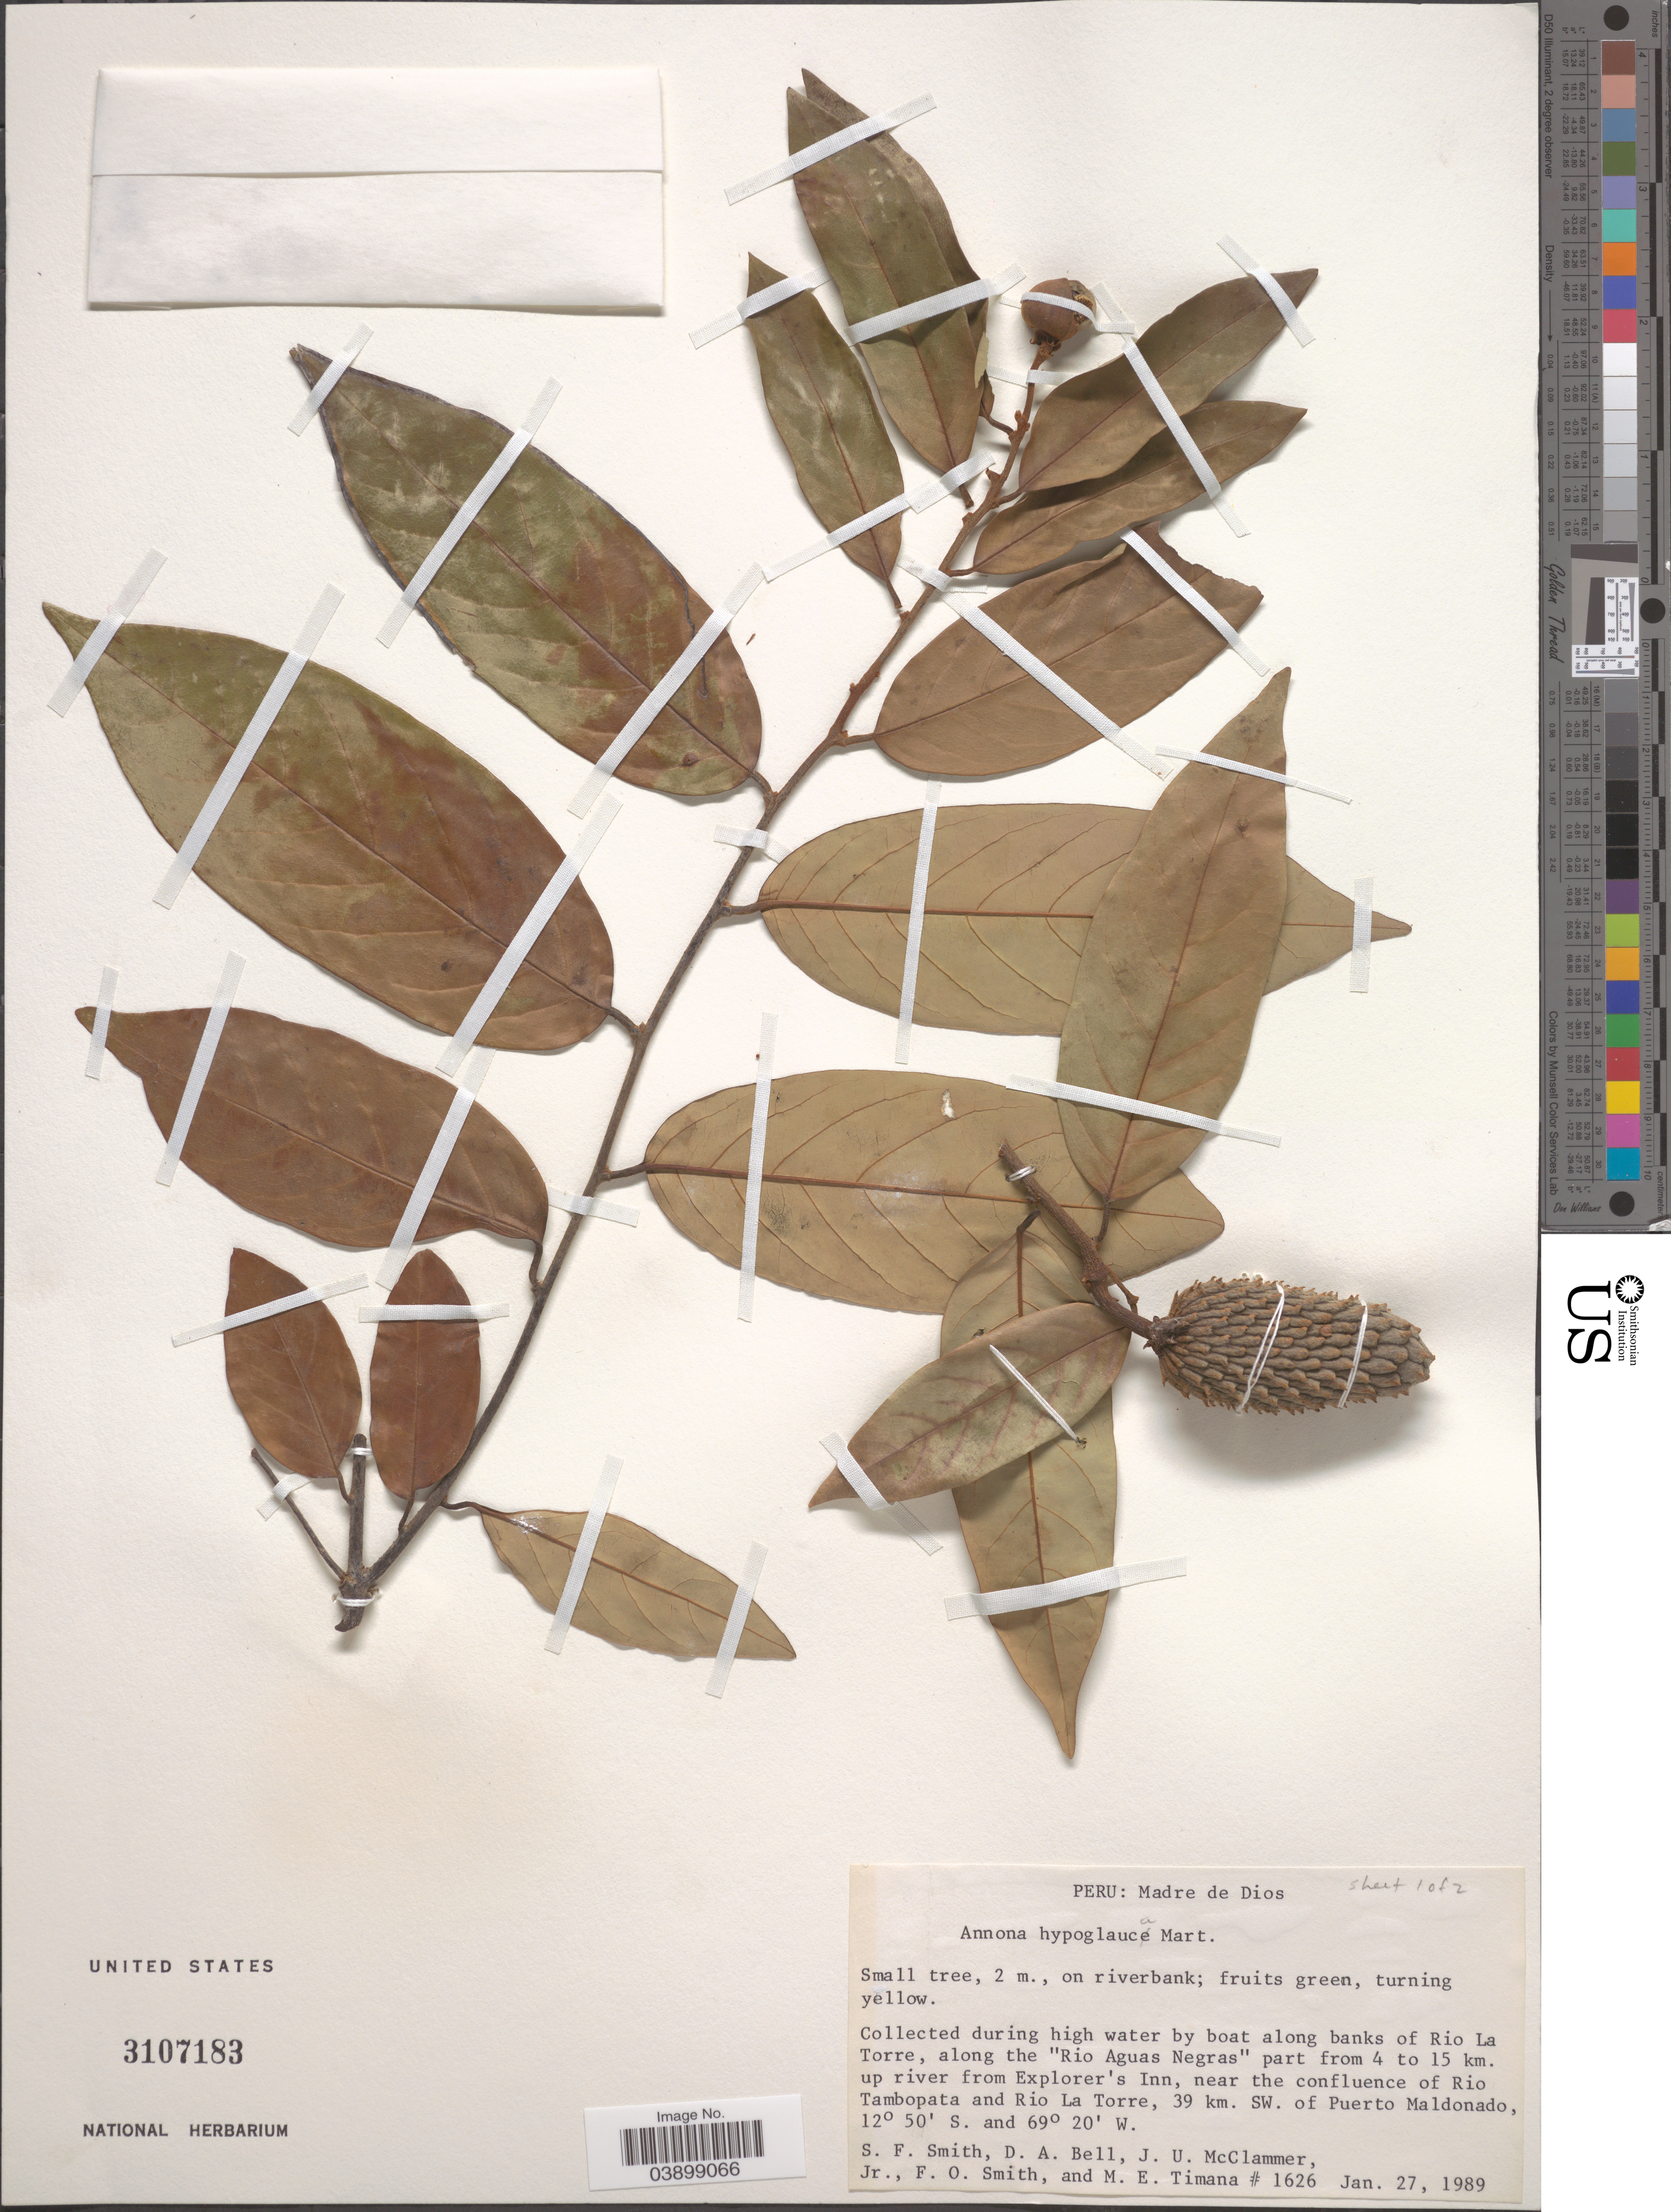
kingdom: Plantae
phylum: Tracheophyta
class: Magnoliopsida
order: Magnoliales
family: Annonaceae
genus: Annona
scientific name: Annona hypoglauca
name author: Mart.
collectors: S.F. Smith, D. A. Bell, J. McClammer Jr. & F. Smith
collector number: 1626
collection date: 1989-01-27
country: Peru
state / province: Madre de Dios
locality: During high water by boat along banks of Rio La Torre, along the "Rio Aguas Negras" part from 4 to 15 km. up river from Explorer's Inn, near the confluence of Rio Tambopata and Rio La Torre, 39 km. SW. of Puerto Maldonado.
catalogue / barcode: US 3107183